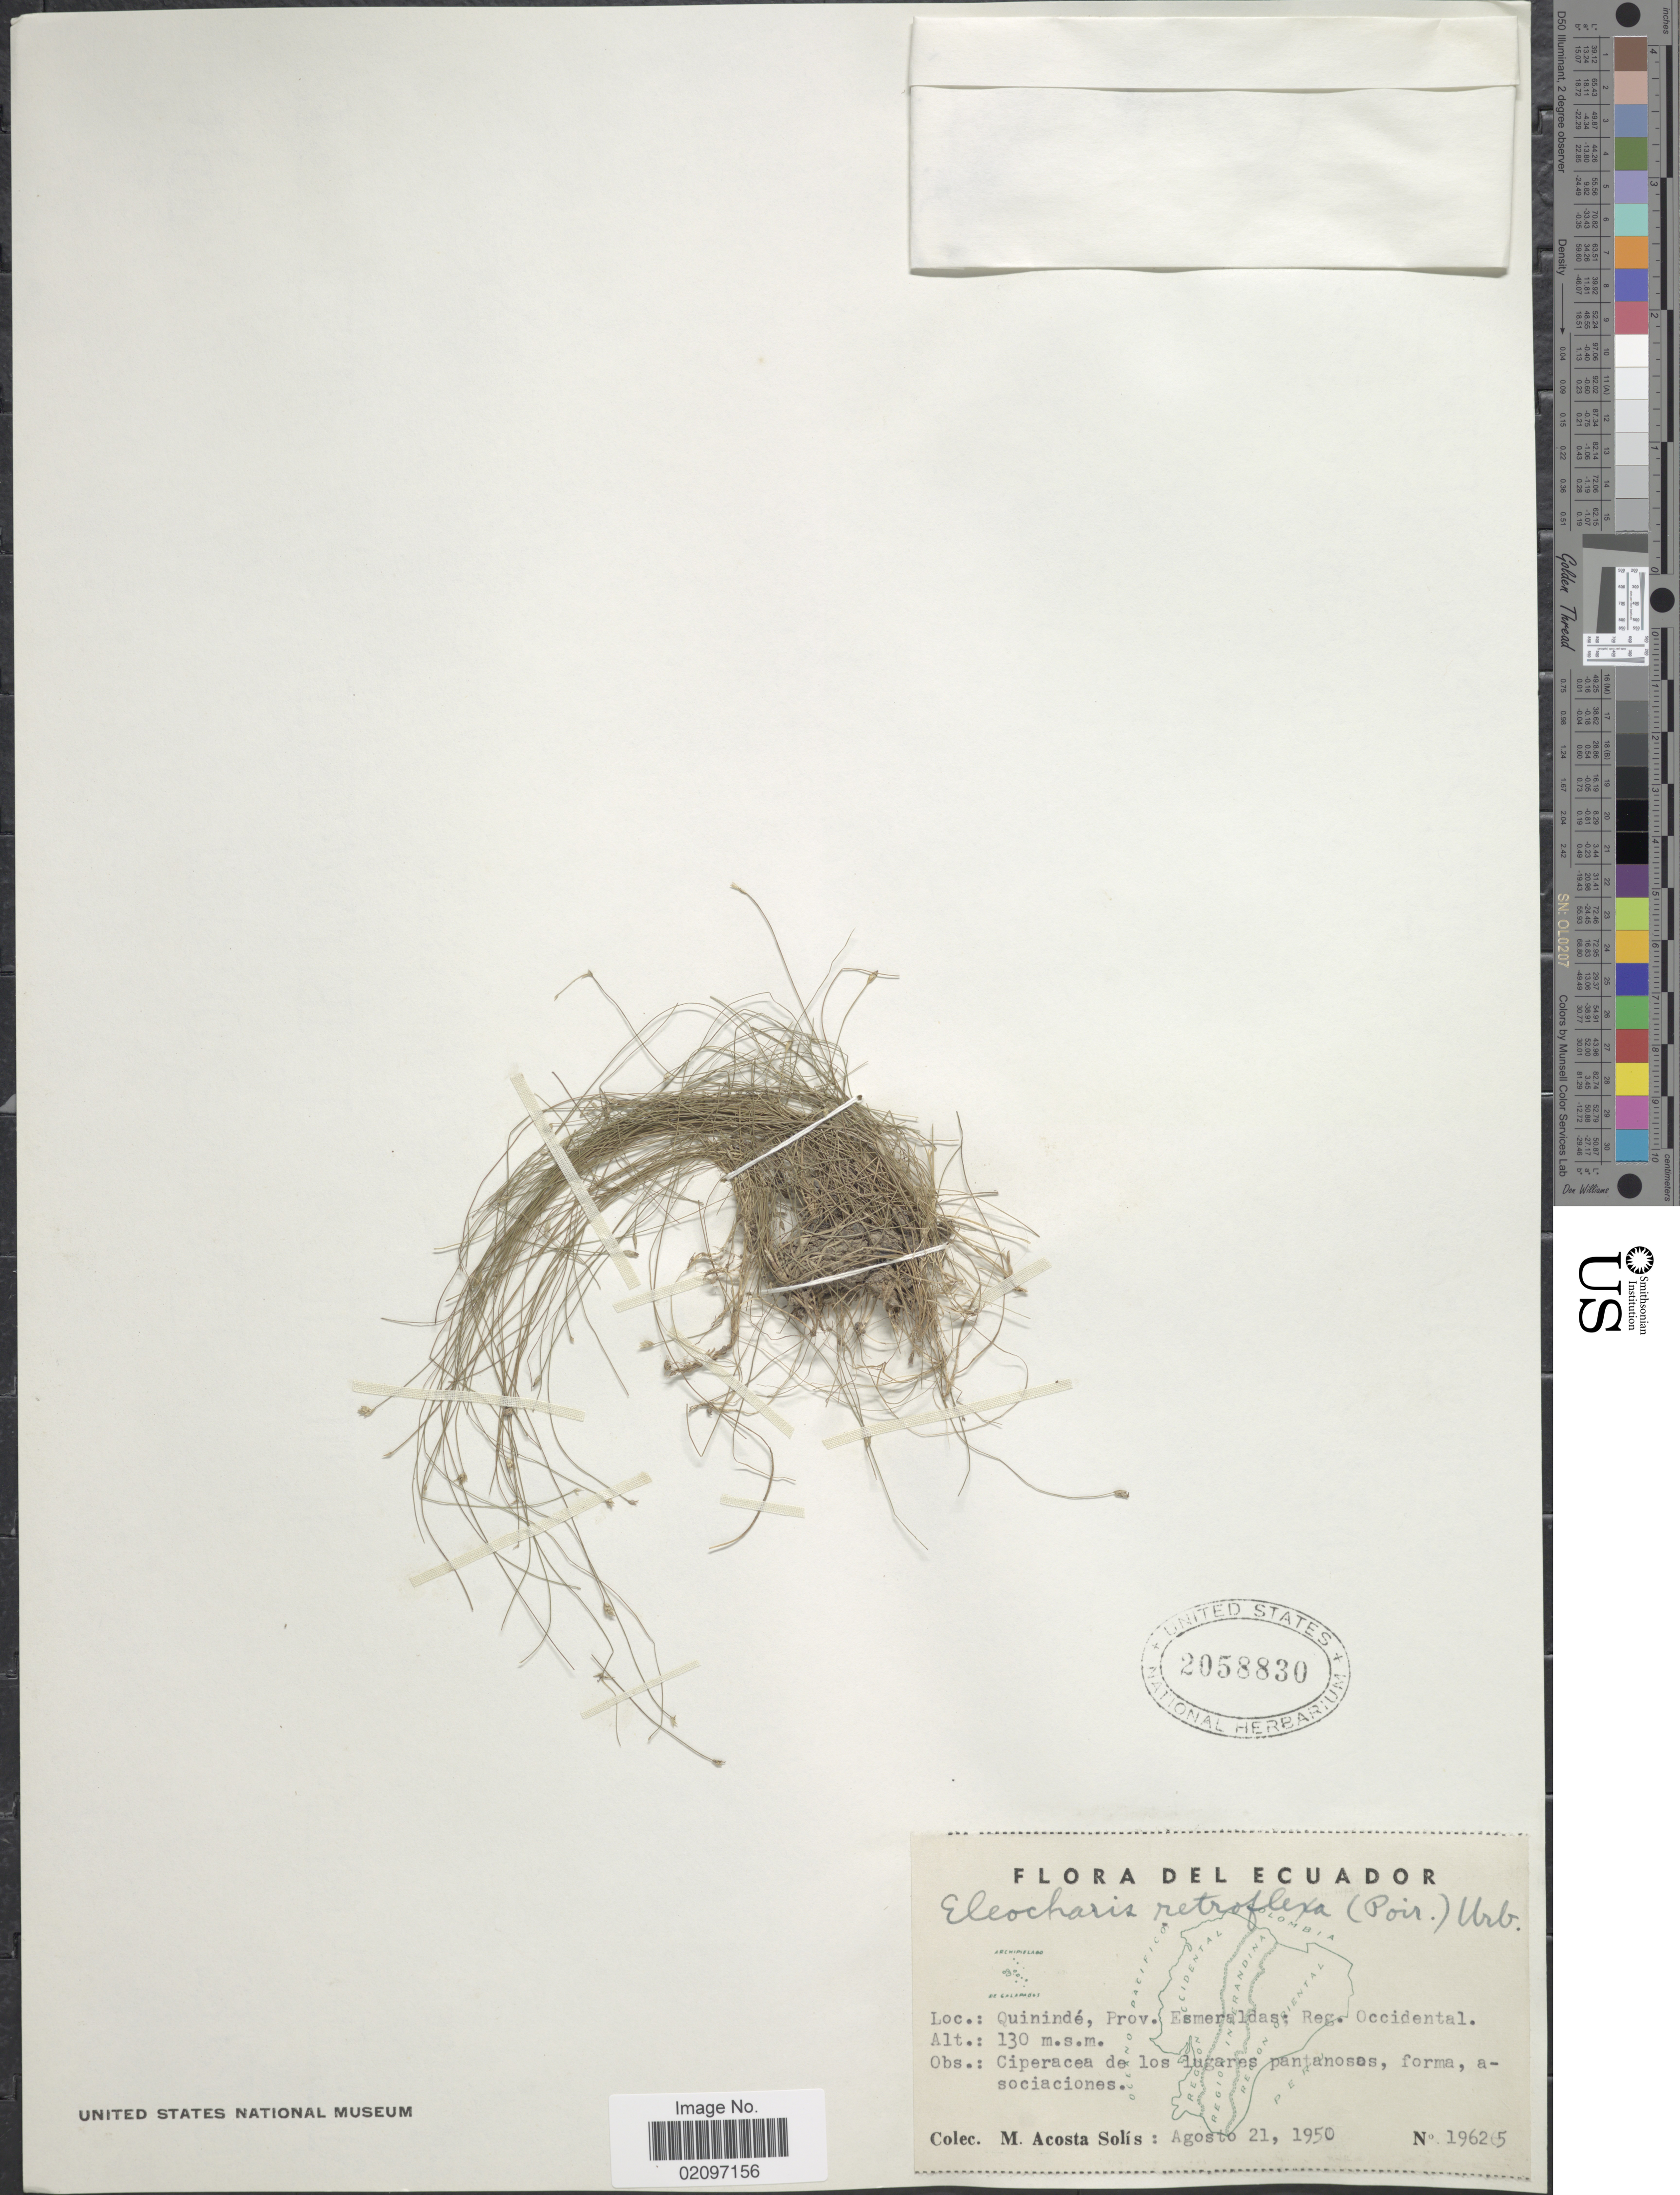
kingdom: Plantae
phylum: Tracheophyta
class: Liliopsida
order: Poales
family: Cyperaceae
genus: Eleocharis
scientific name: Eleocharis retroflexa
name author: (Poir.) Urb.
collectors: M. Acosta Solis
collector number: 19625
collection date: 1950-08-21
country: Ecuador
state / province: Esmeraldas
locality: Quininde, Prov. Esmeraldas: Reg. Occidental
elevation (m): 130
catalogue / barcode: US 2058830